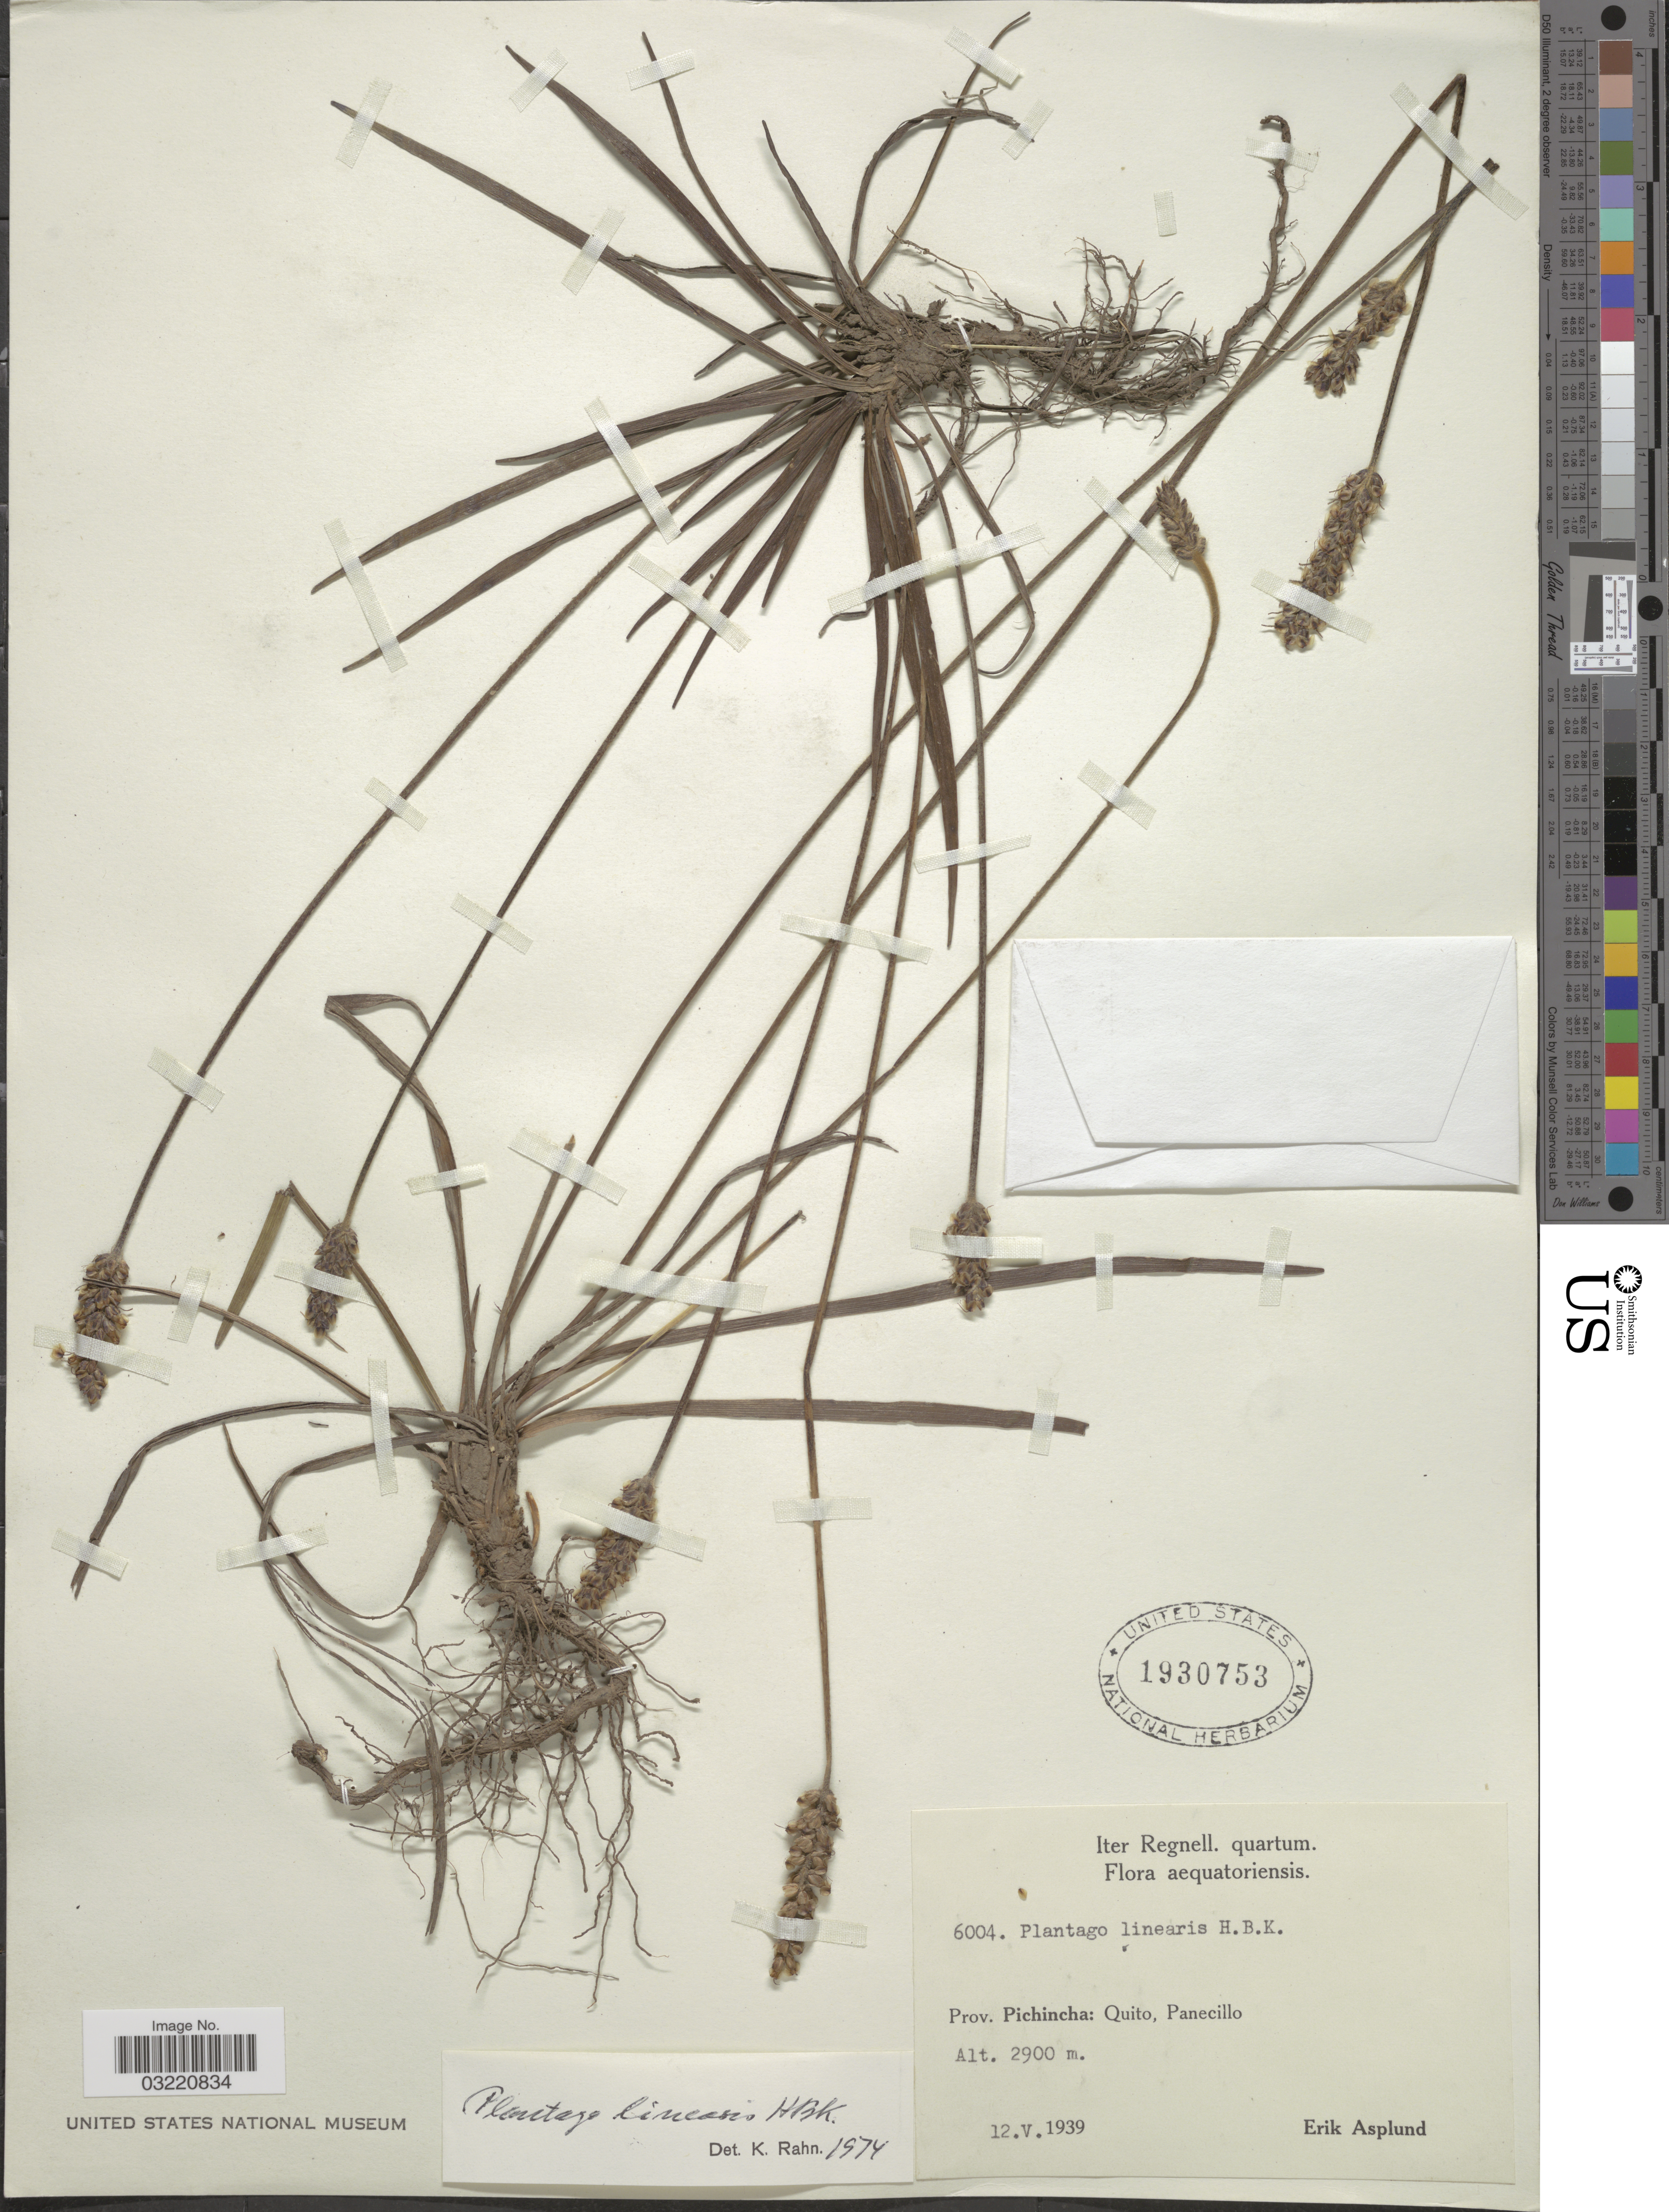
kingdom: Plantae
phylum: Tracheophyta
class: Magnoliopsida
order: Lamiales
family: Plantaginaceae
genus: Plantago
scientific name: Plantago linearis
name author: Kunth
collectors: E. Asplund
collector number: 6004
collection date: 1939-05-12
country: Ecuador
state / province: Pichincha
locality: Quito, Panecillo.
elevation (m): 2900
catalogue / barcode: US 1930753